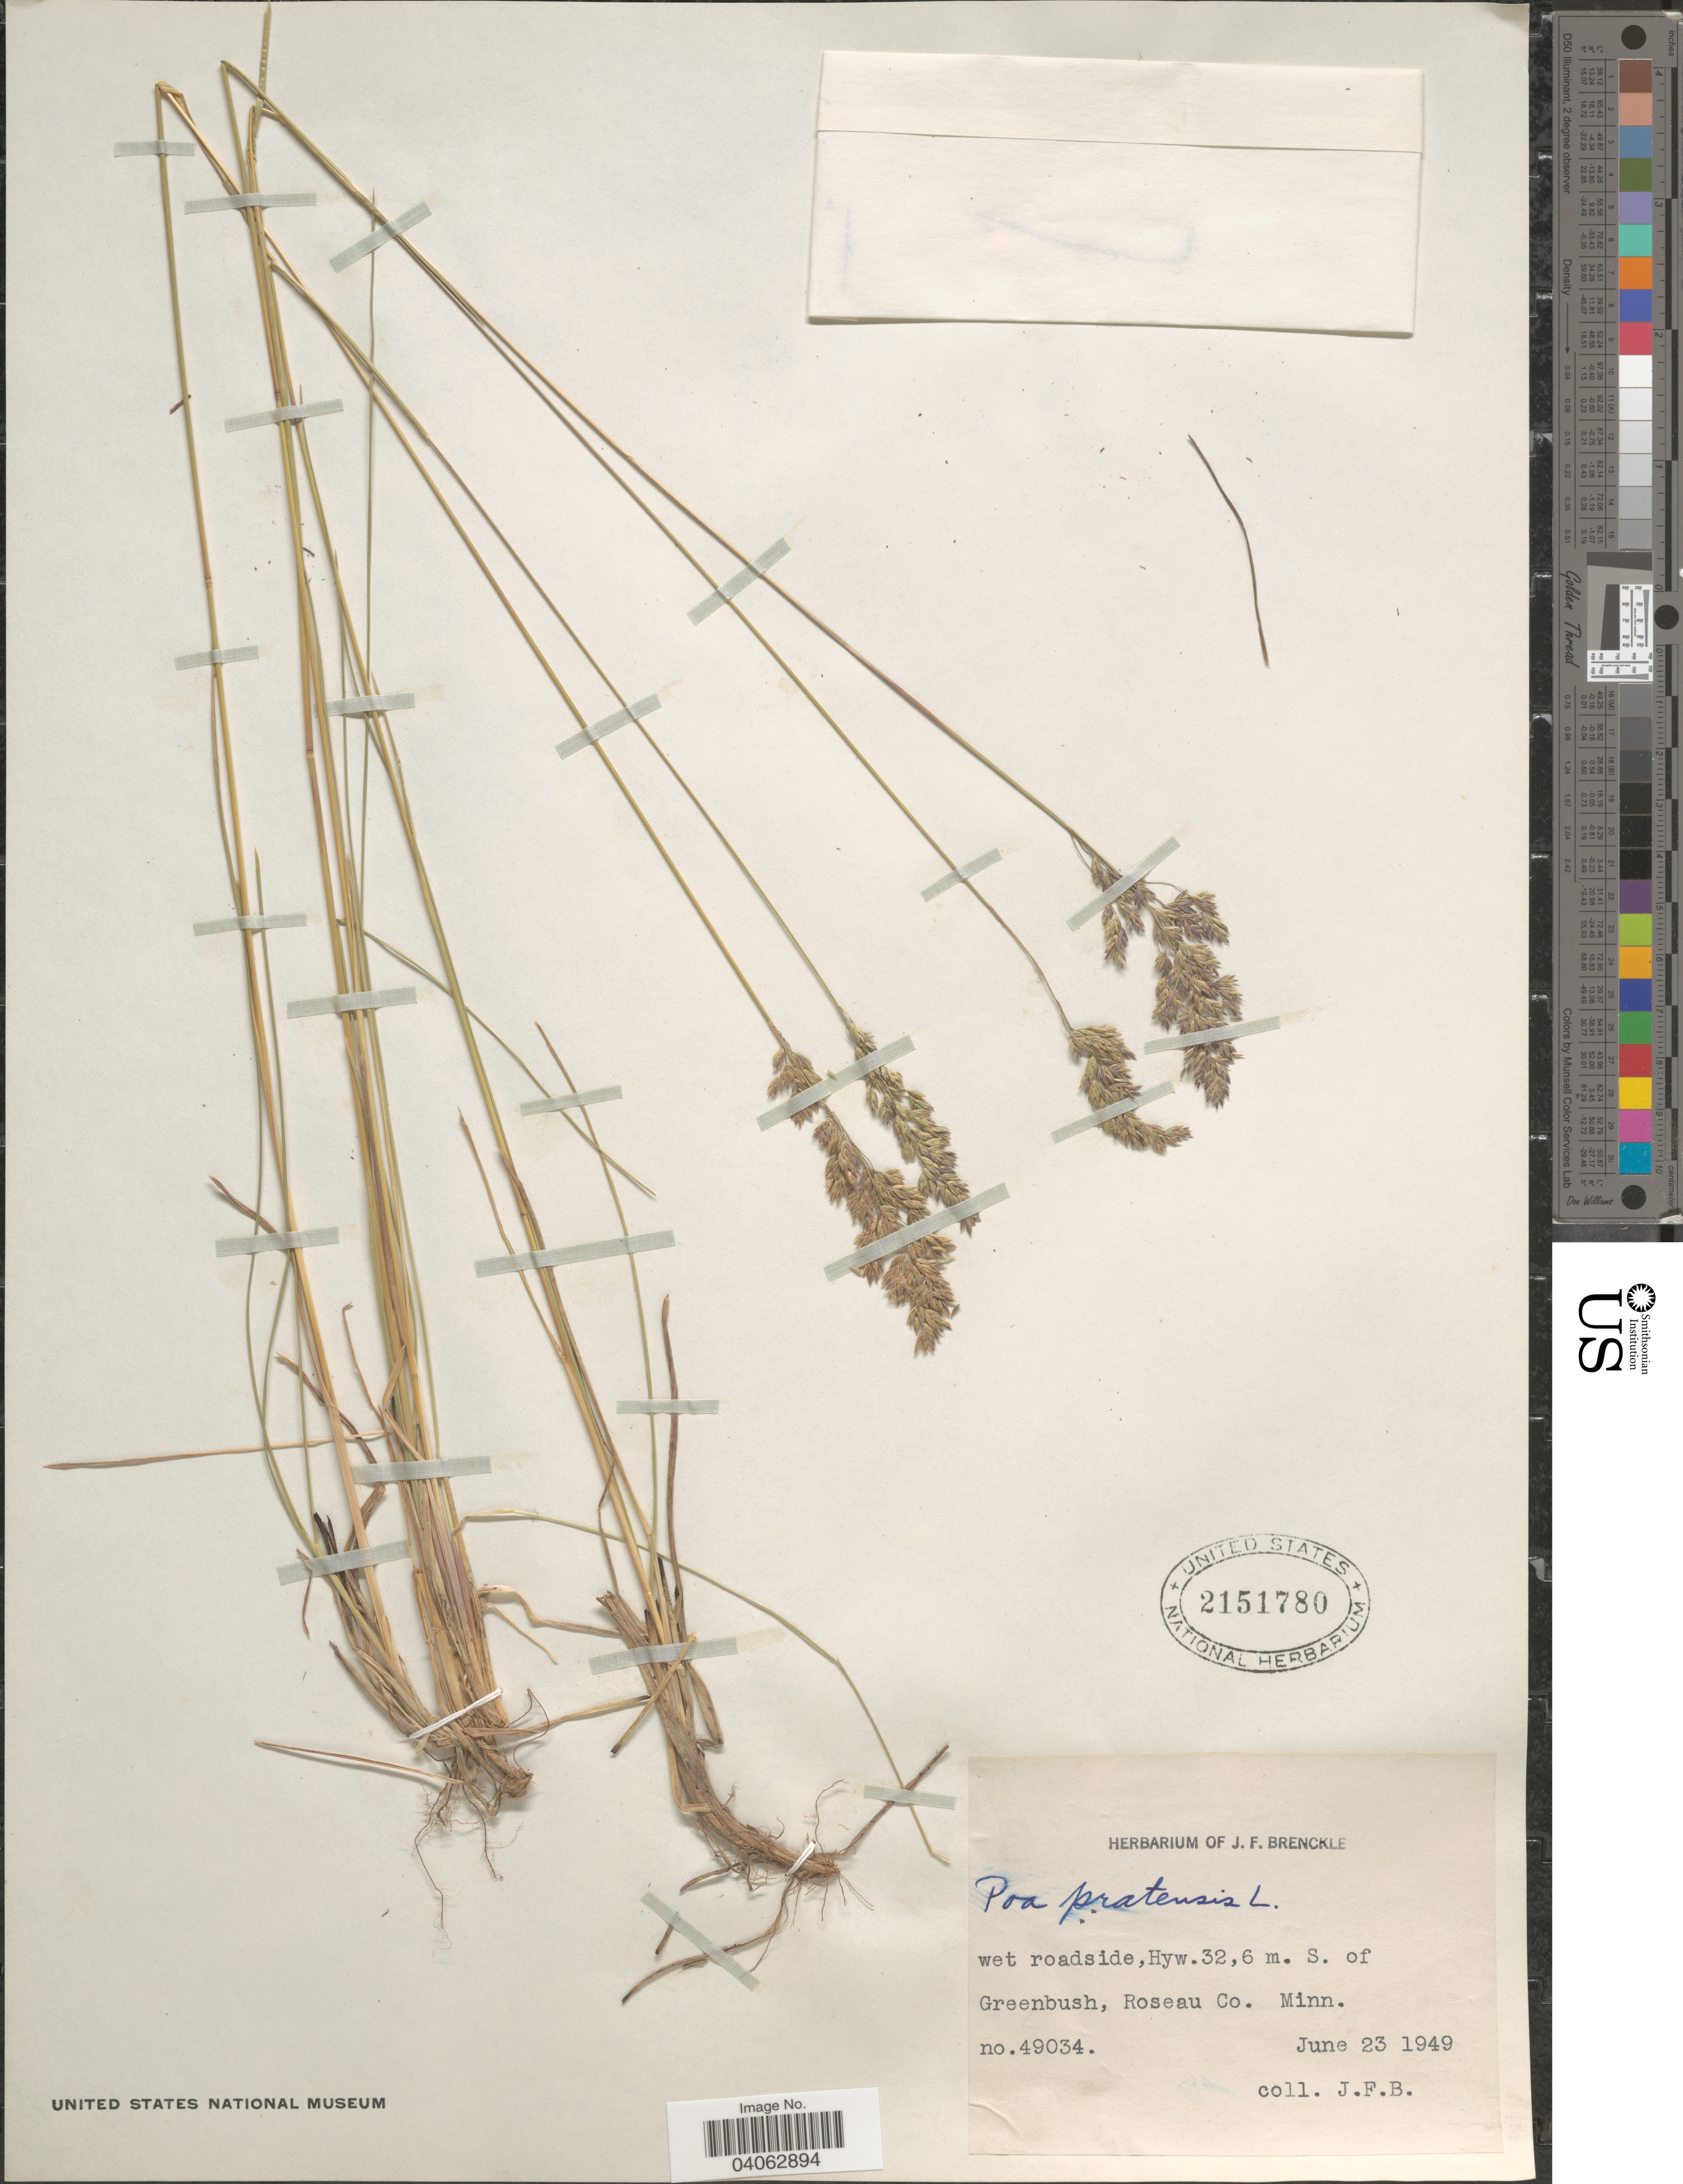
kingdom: Plantae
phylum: Tracheophyta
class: Liliopsida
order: Poales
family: Poaceae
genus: Poa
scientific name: Poa pratensis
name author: L.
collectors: J. Brenckle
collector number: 49034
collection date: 1949-06-23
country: United States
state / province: Minnesota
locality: Wet roadside, Hyw. 32, 6 m. S. of Greenbush, Roseau Co.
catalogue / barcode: US 2151780